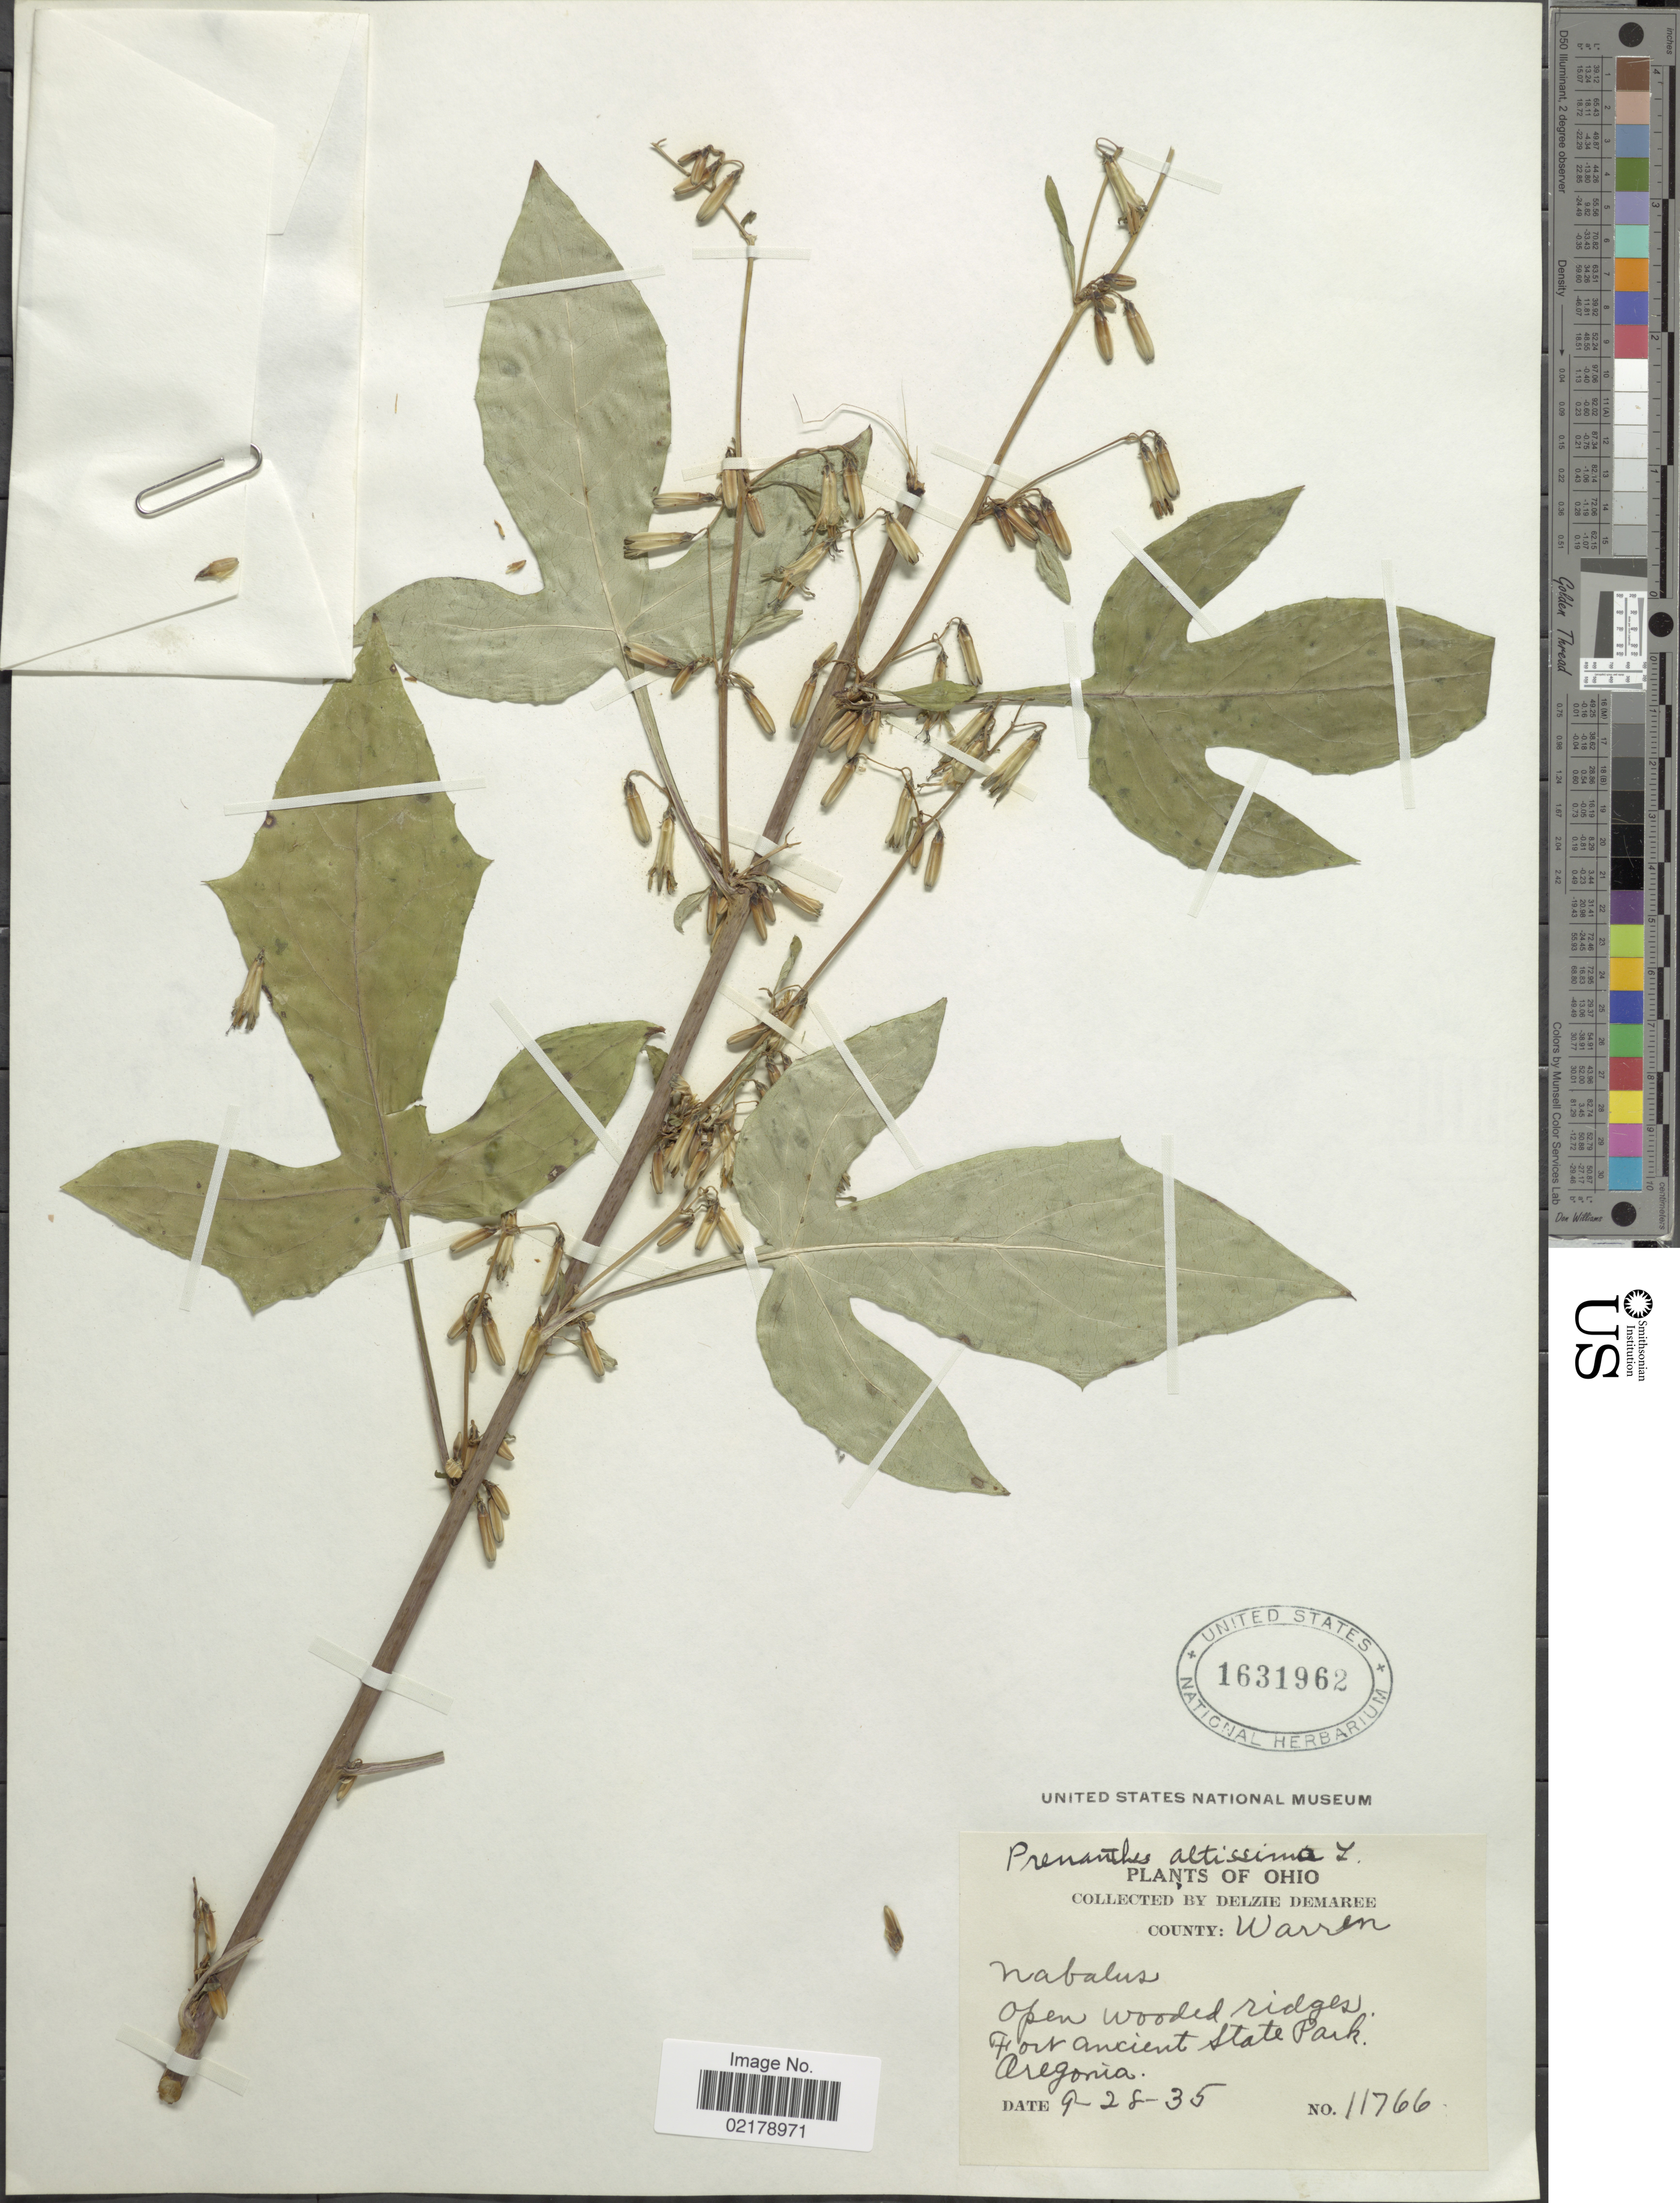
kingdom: Plantae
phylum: Tracheophyta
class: Magnoliopsida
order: Asterales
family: Asteraceae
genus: Nabalus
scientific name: Nabalus altissimus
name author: (L.) Hook.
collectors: D. Demaree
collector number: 11766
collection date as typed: Transcribed d/m/y: 28/9/35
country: United States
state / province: Ohio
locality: County: Warren, open wooded ridges Fort anciente State Park. Aregonia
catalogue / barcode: US 1631962